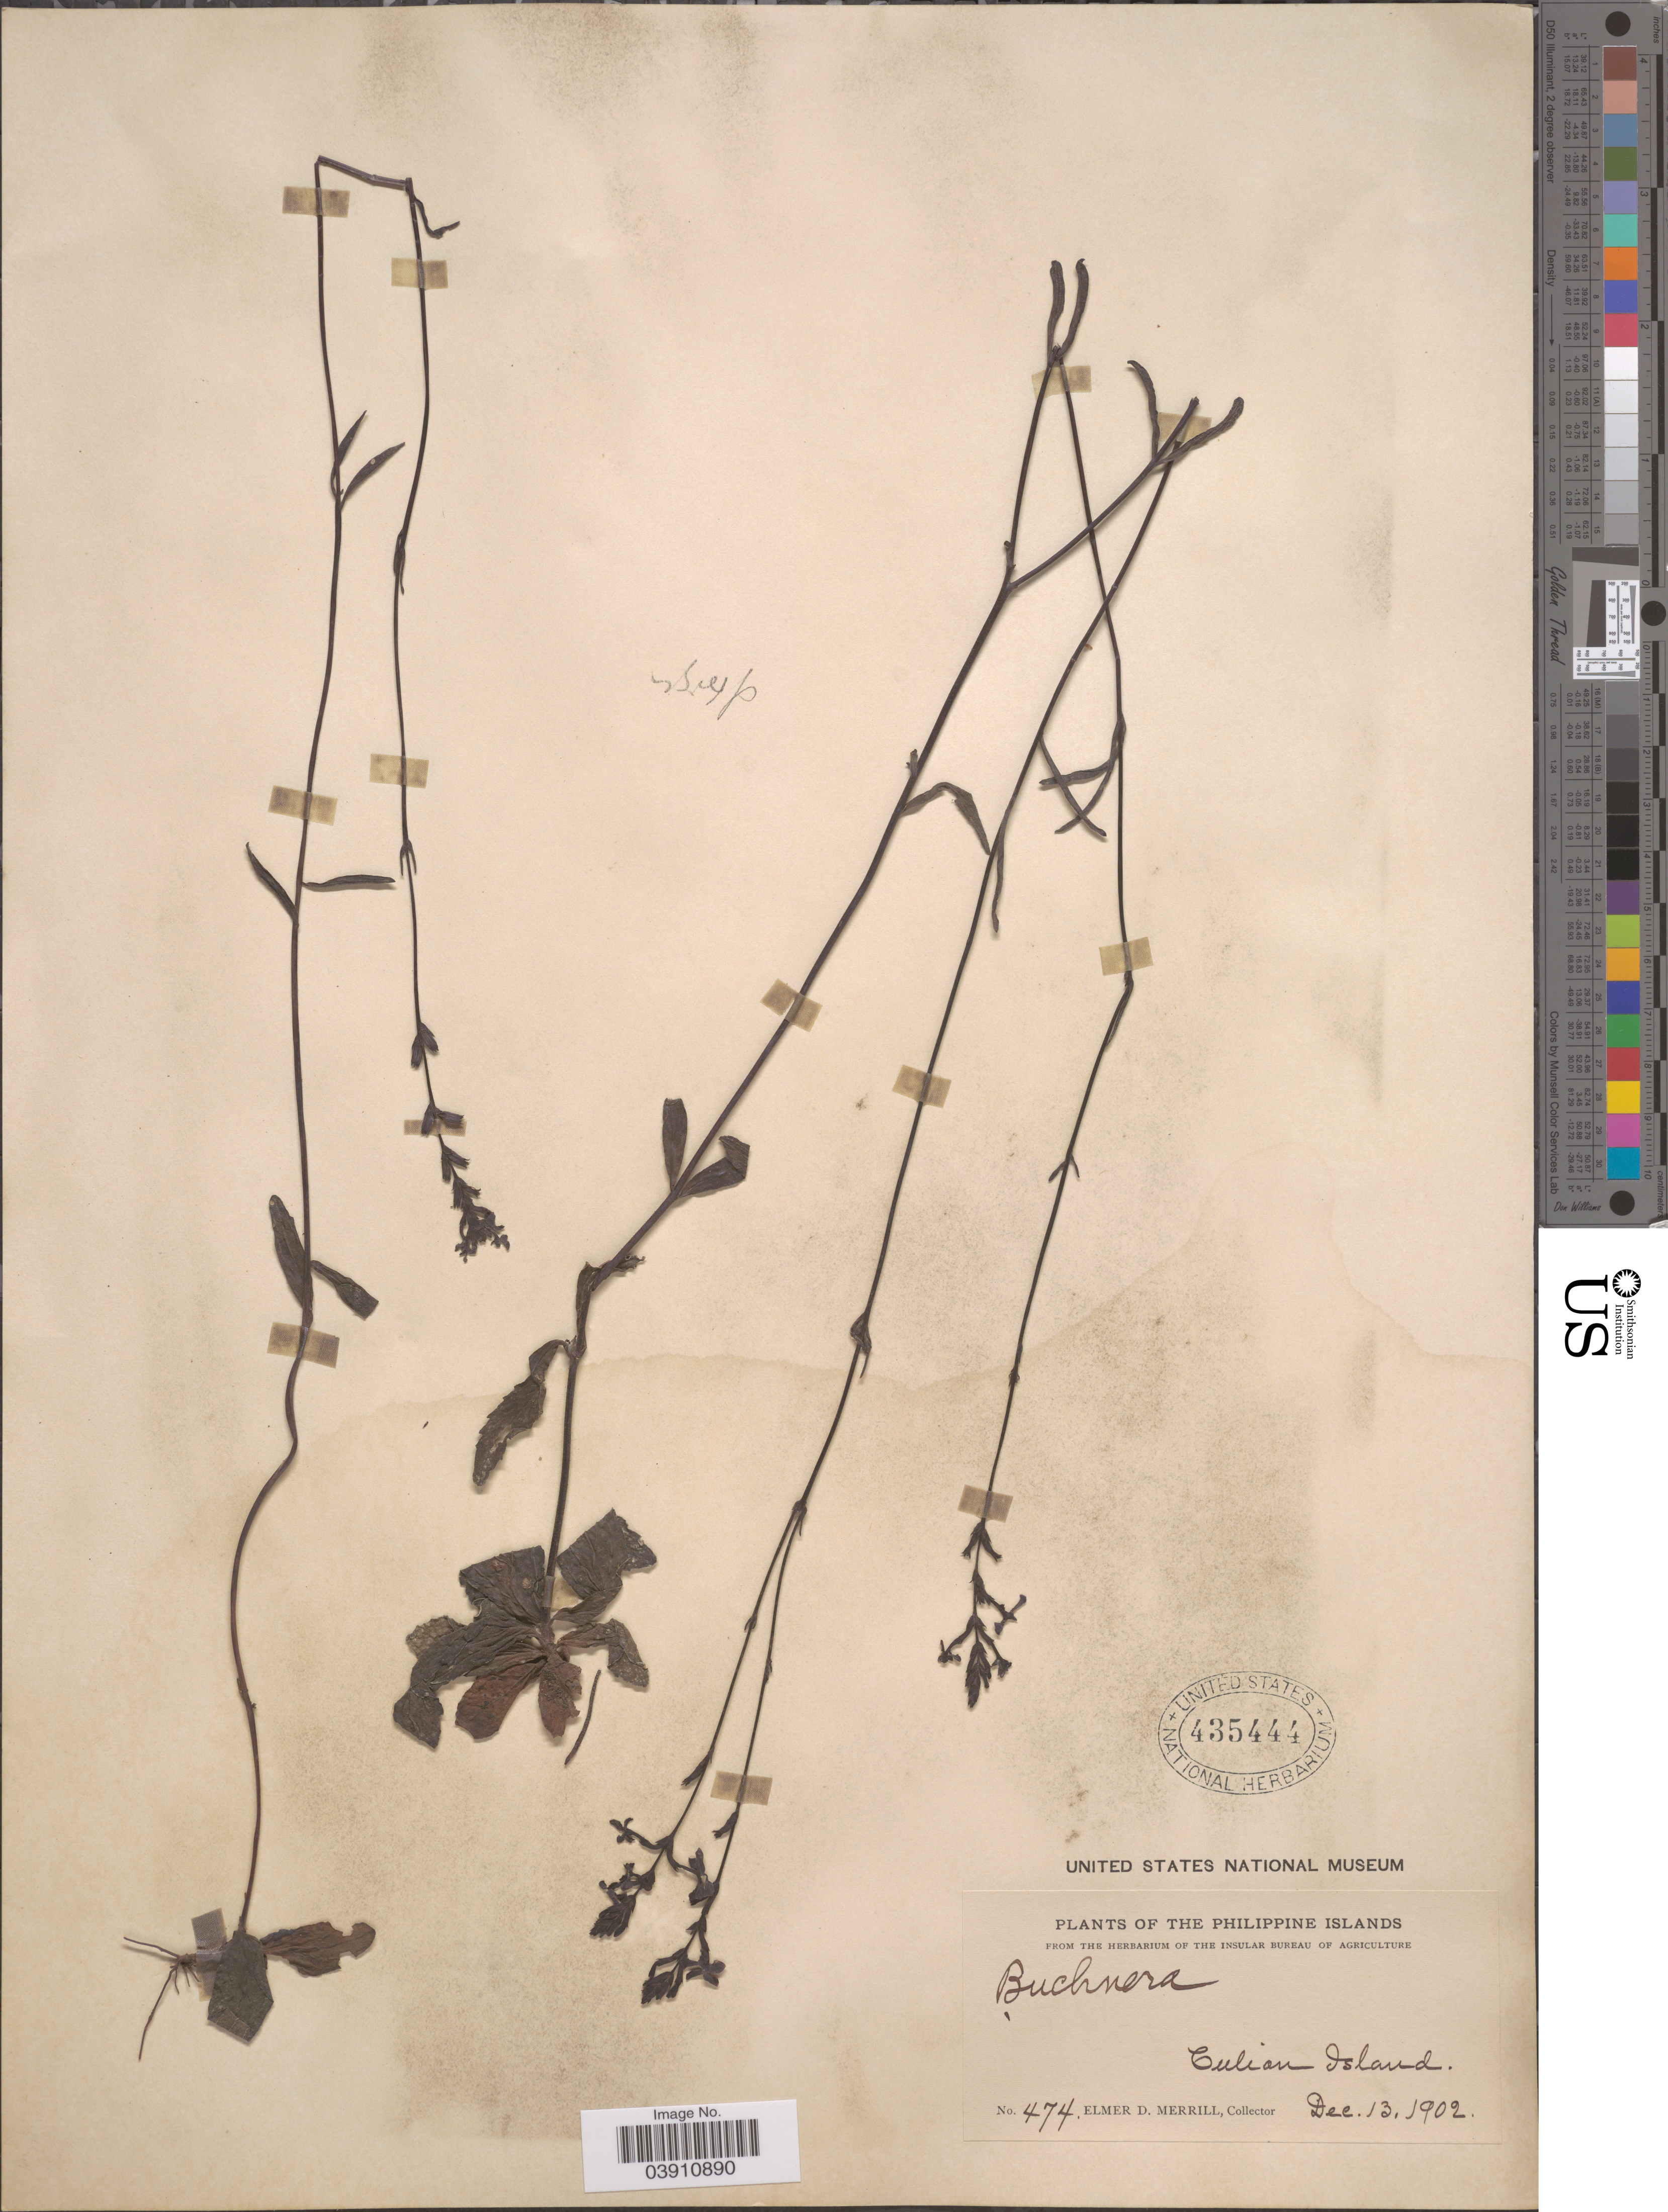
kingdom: Plantae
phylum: Tracheophyta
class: Magnoliopsida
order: Lamiales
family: Orobanchaceae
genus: Buchnera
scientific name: Buchnera cruciata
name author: Ham.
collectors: E. D. Merrill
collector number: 474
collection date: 1902-12-13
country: Philippines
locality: Philippine Islands. Culian Island.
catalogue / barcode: US 435444